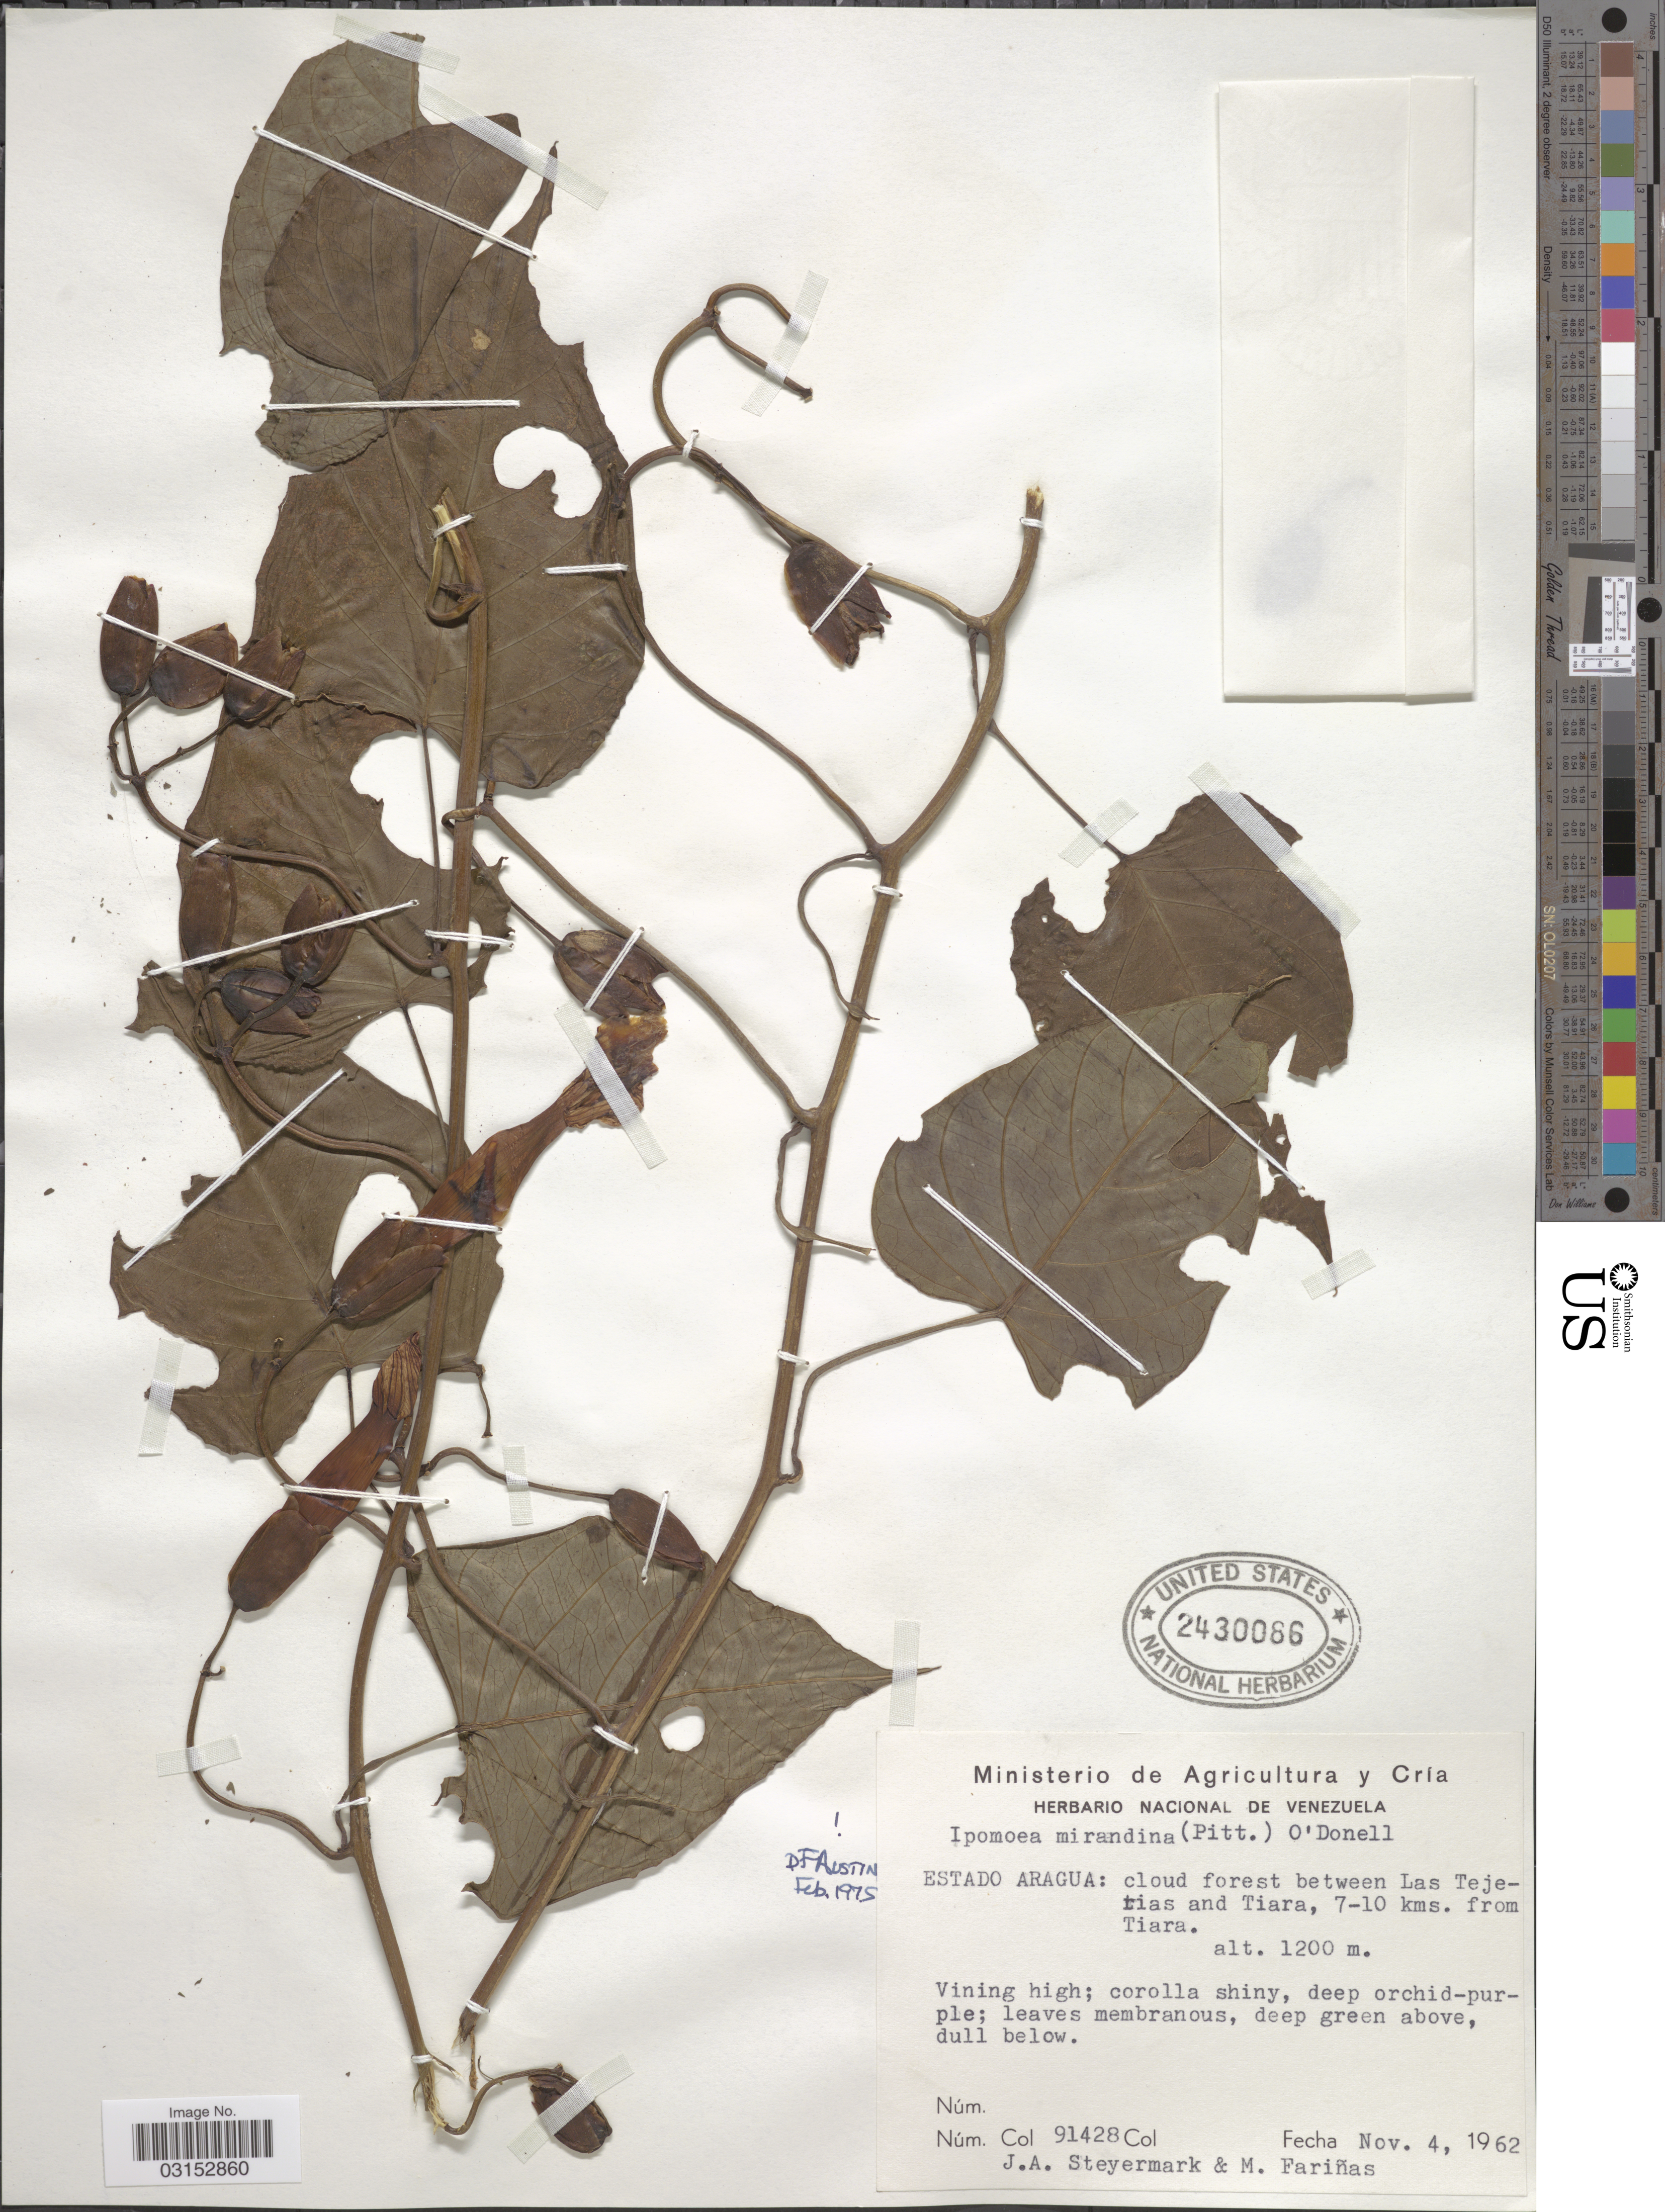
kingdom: Plantae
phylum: Tracheophyta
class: Magnoliopsida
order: Solanales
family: Convolvulaceae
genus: Ipomoea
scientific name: Ipomoea mirandina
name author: (Pittier) O'Donell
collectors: J. Steyermark & M. Fariñas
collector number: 91428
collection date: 1962-11-04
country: Venezuela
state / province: Aragua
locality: Cloud forest between Las Tejerias and Tiara, 7-10 kms. from Tiara.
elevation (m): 1200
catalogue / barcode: US 2430086